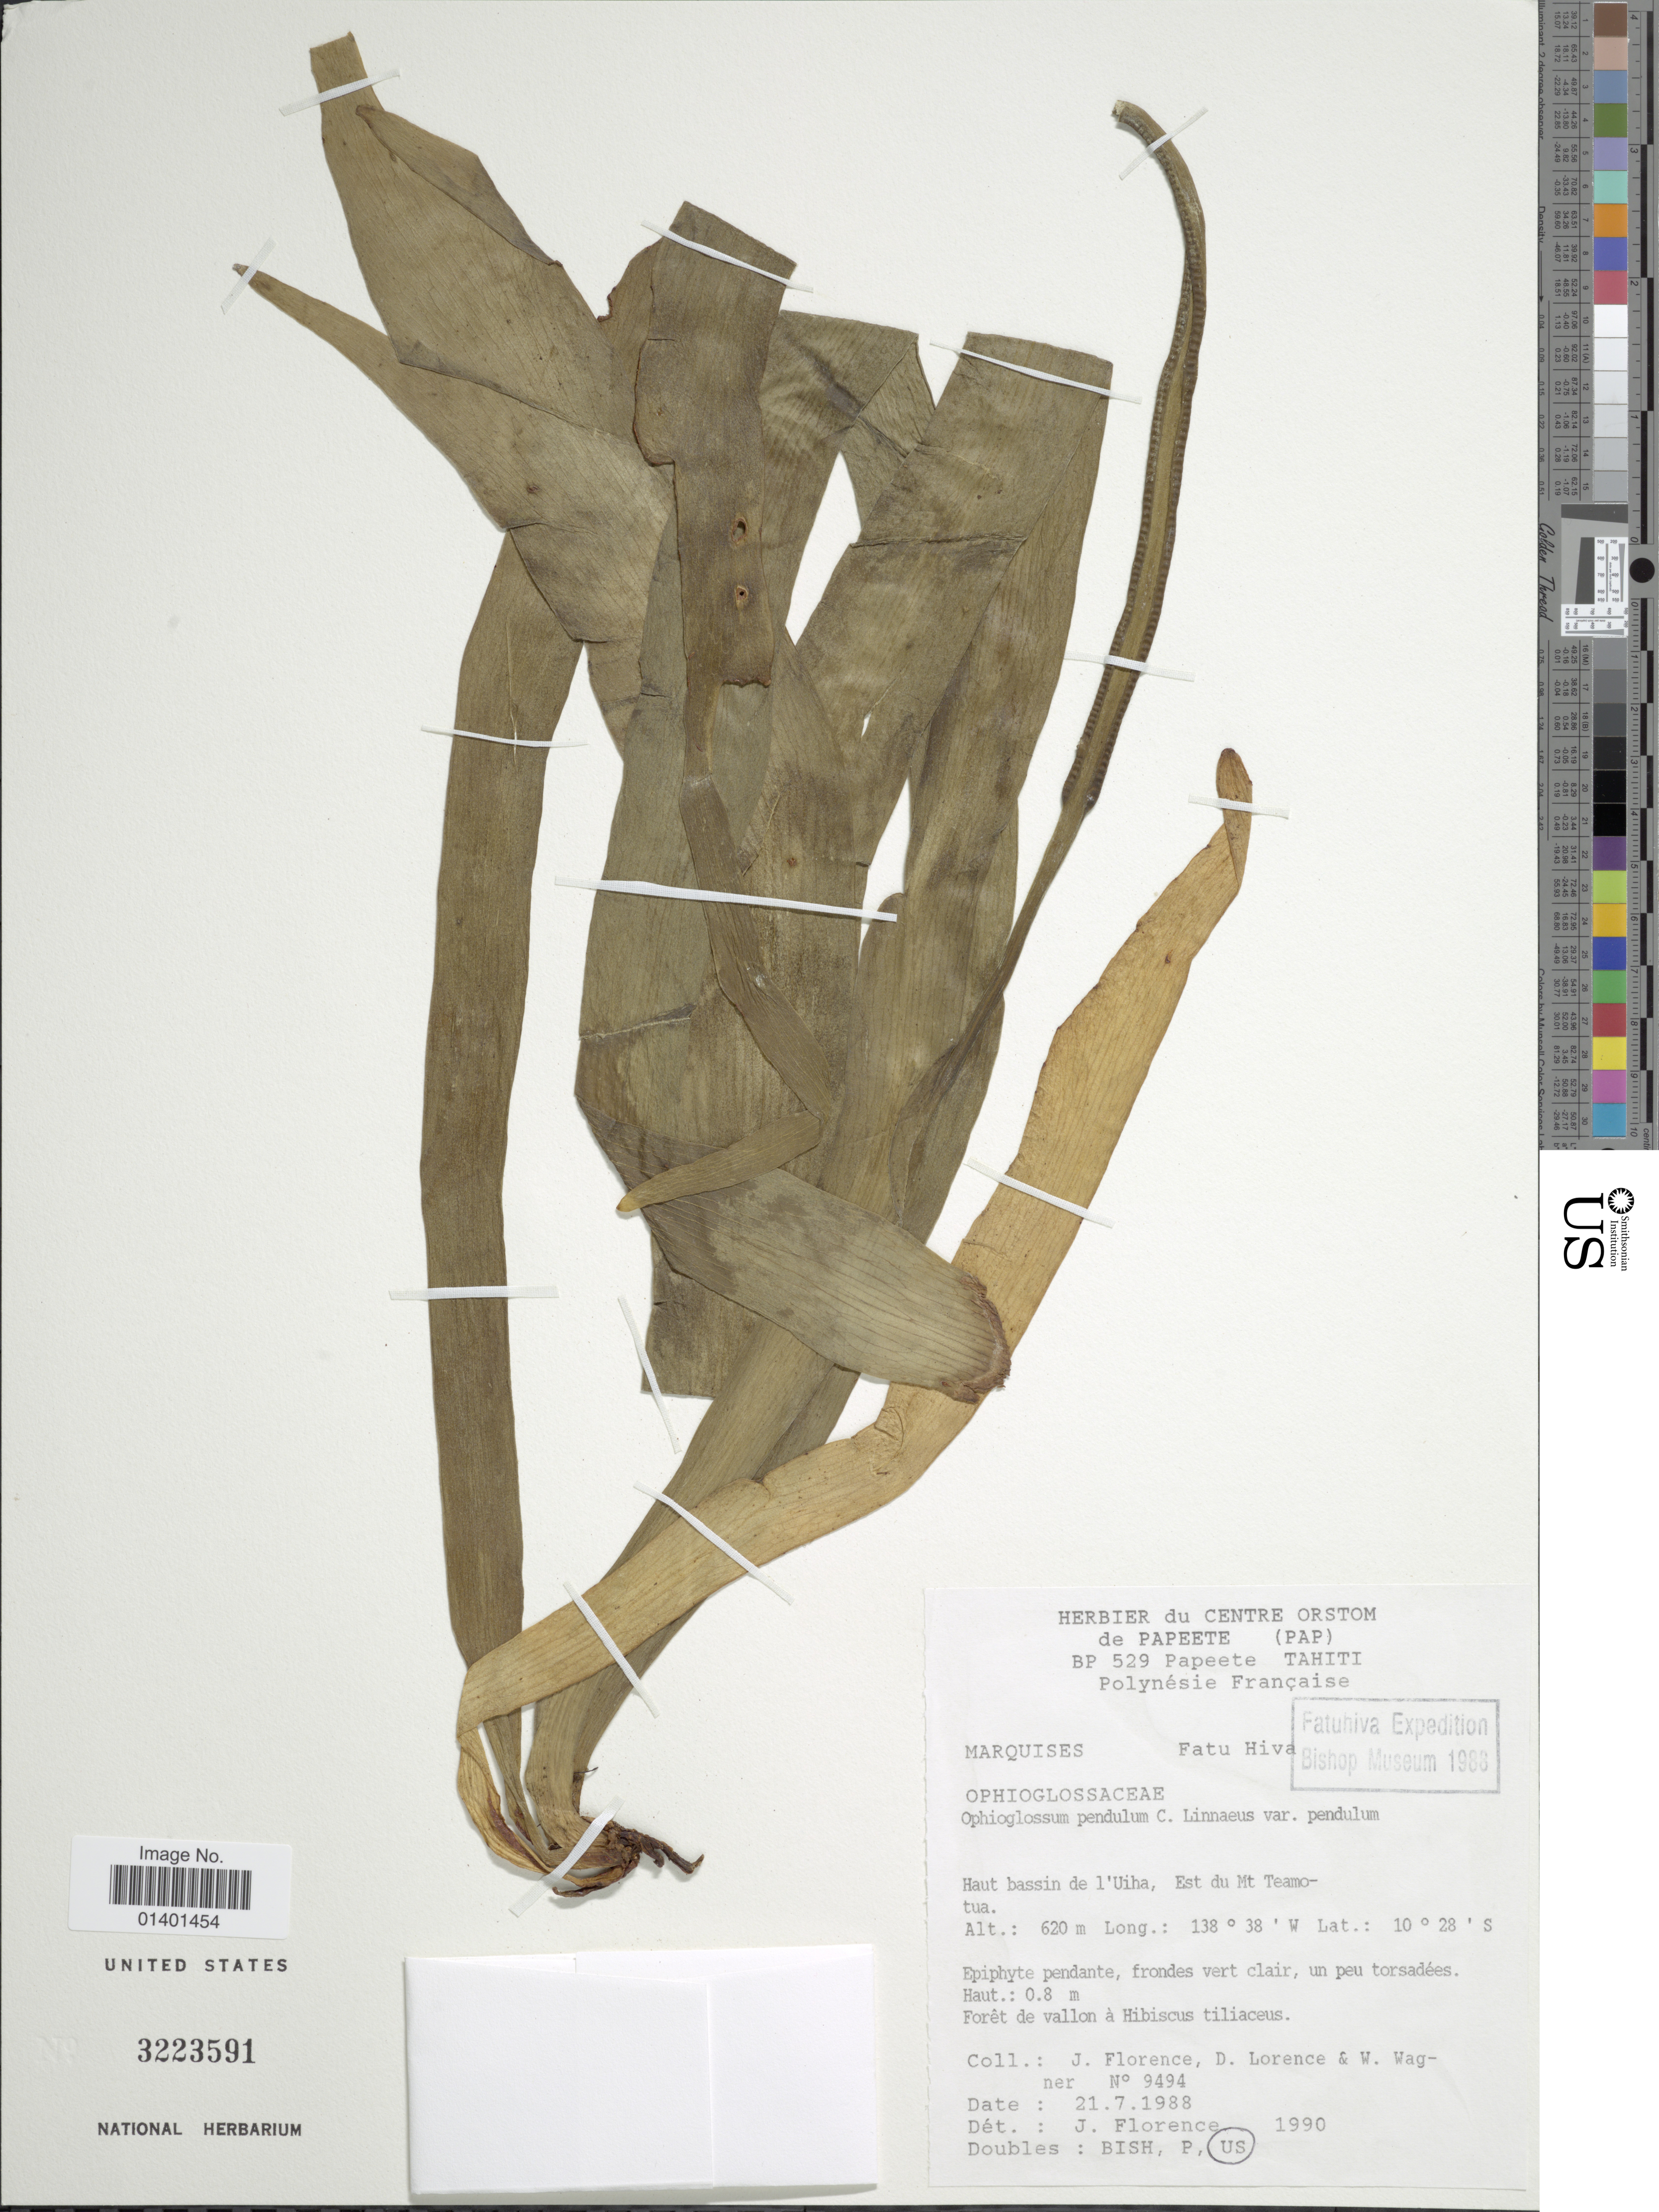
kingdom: Plantae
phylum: Tracheophyta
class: Polypodiopsida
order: Ophioglossales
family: Ophioglossaceae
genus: Ophioderma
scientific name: Ophioderma pendulum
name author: (L.) C. Presl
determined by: Wagner, W. L., (BOT), Smithsonian Institution - National Museum of Natural History (UNITED STATES)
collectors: J. Florence, D. Lorence & W. L. Wagner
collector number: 9494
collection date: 1988-07-21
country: French Polynesia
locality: Marquises Fatu Hiva, Haut bassin de l'Uiha, Est du Mt. Teamo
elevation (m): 620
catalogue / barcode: US 3223591